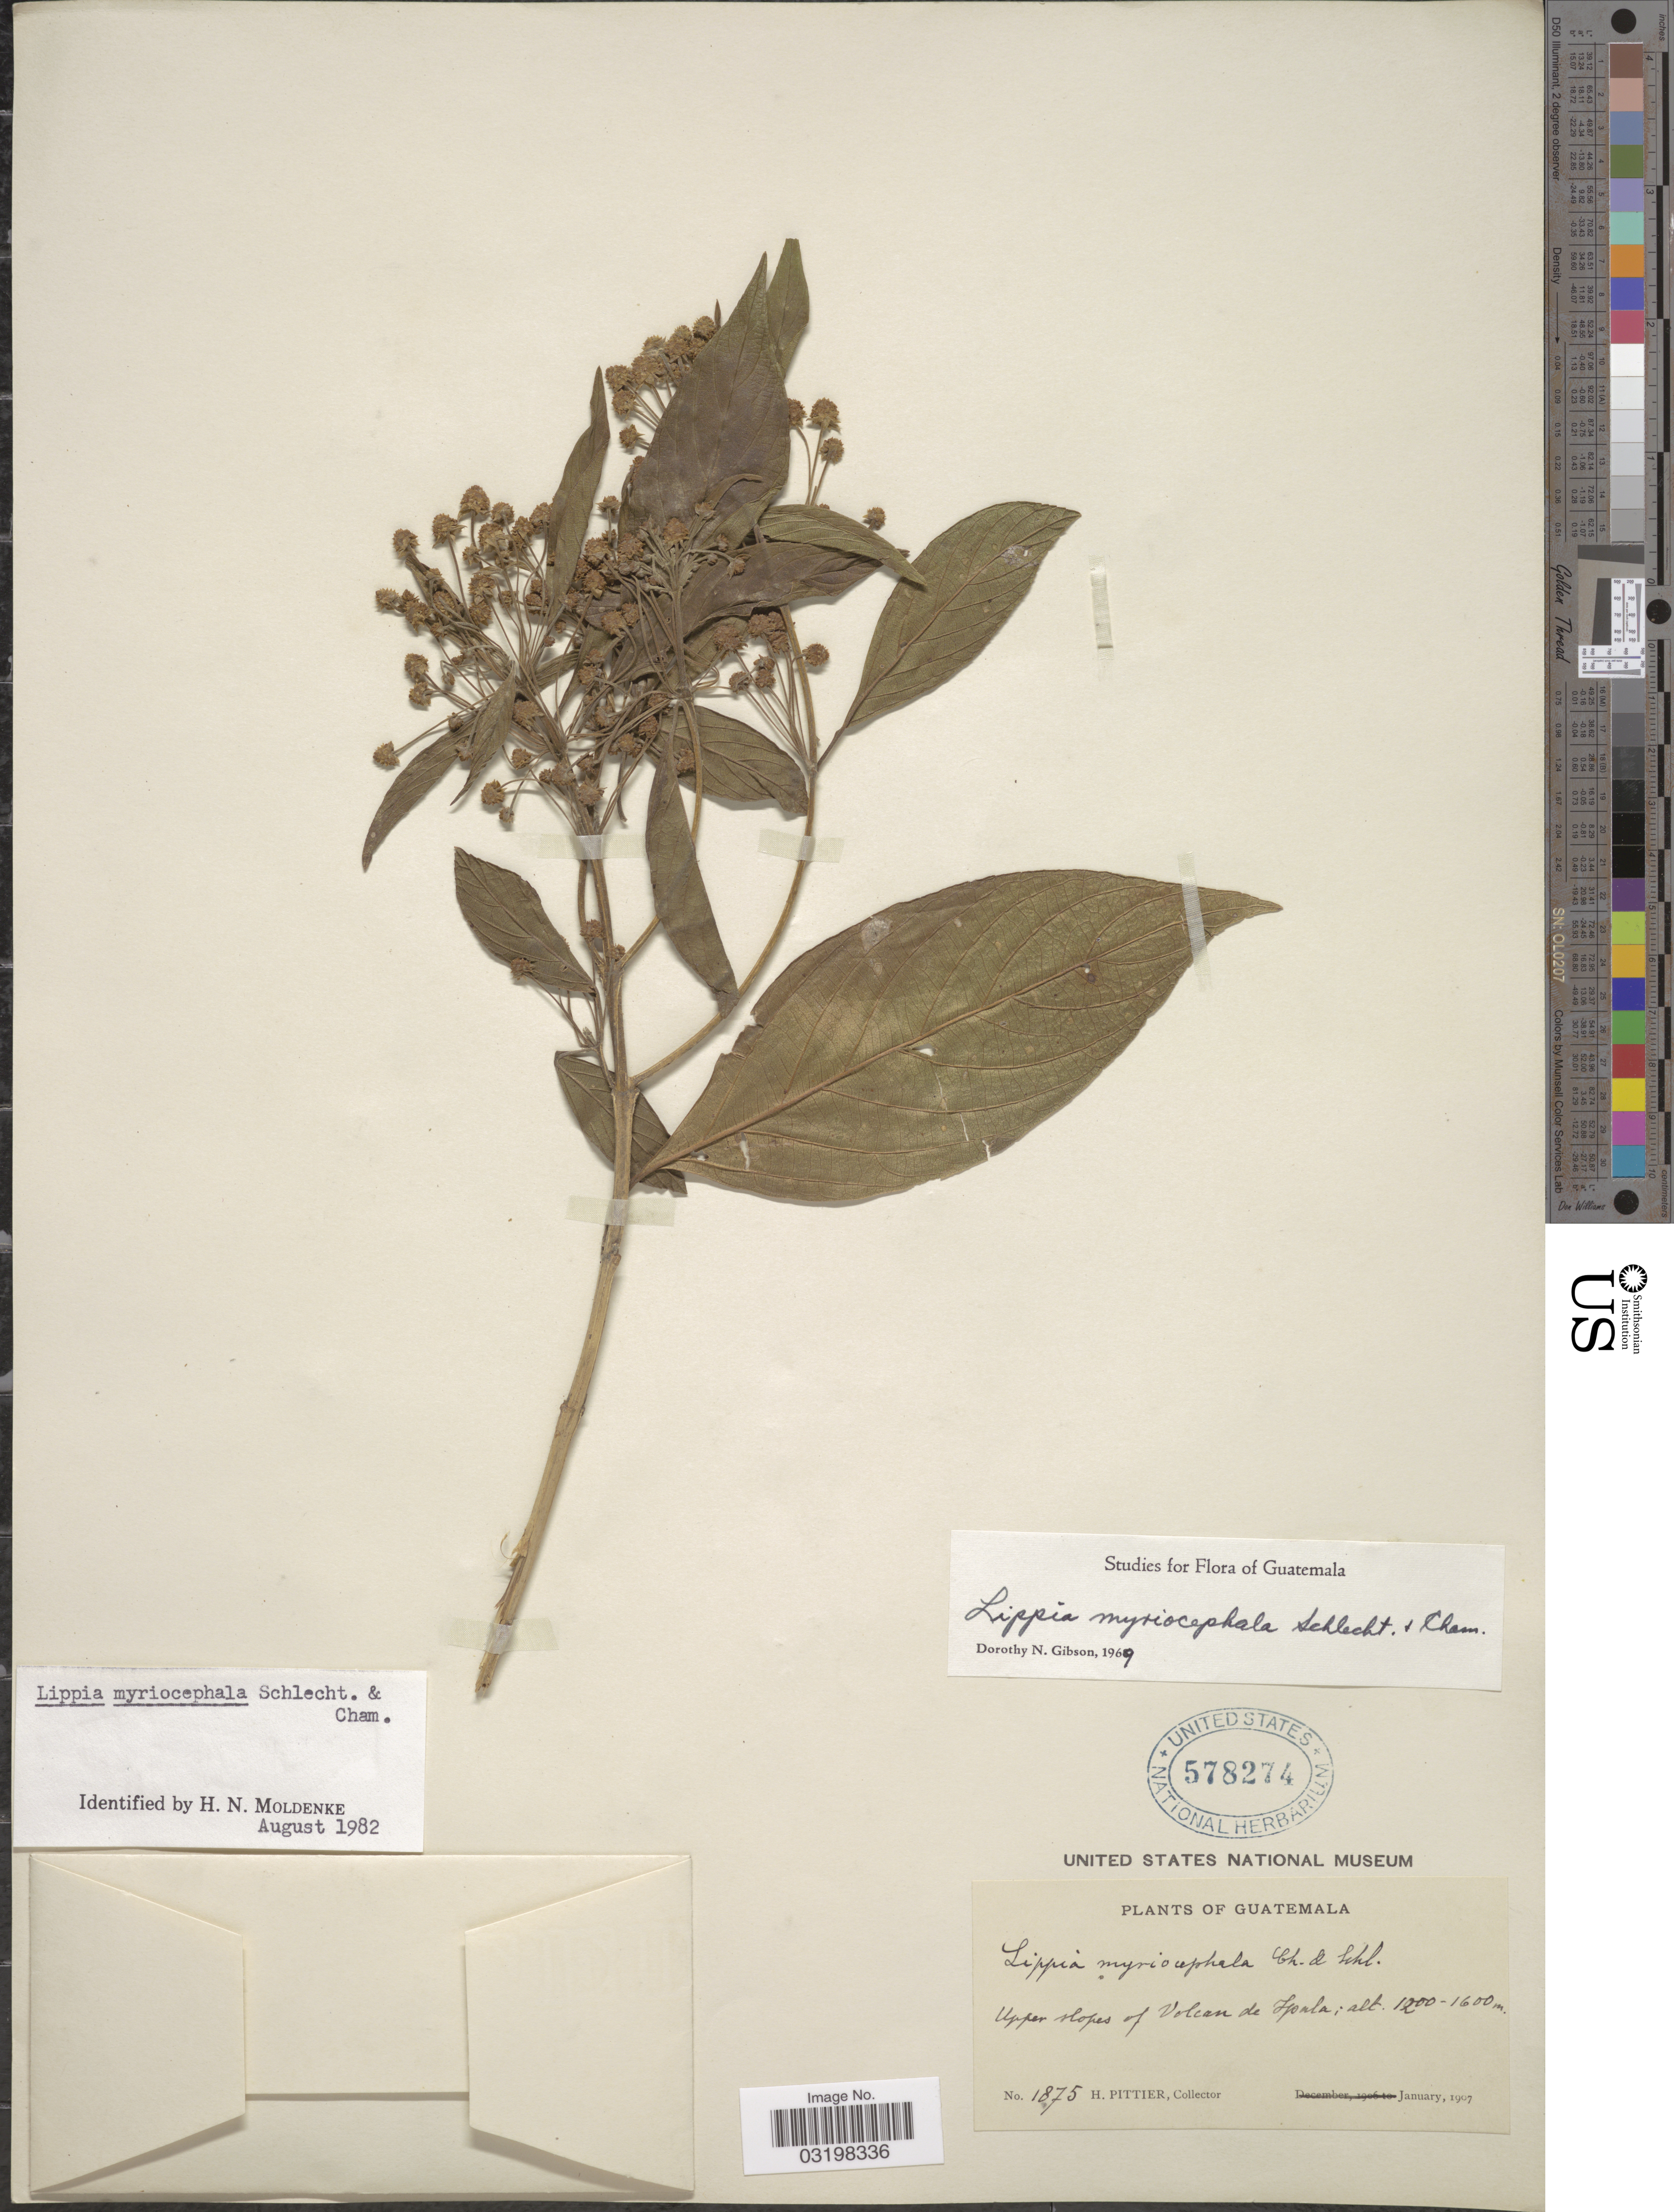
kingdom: Plantae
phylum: Tracheophyta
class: Magnoliopsida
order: Lamiales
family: Verbenaceae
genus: Lippia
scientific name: Lippia myriocephala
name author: Schltdl. & Cham.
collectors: H. F. Pittier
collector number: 1875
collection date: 1907-01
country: Guatemala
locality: Upper slopes of Volcan de Ipala.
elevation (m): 1200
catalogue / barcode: US 578274